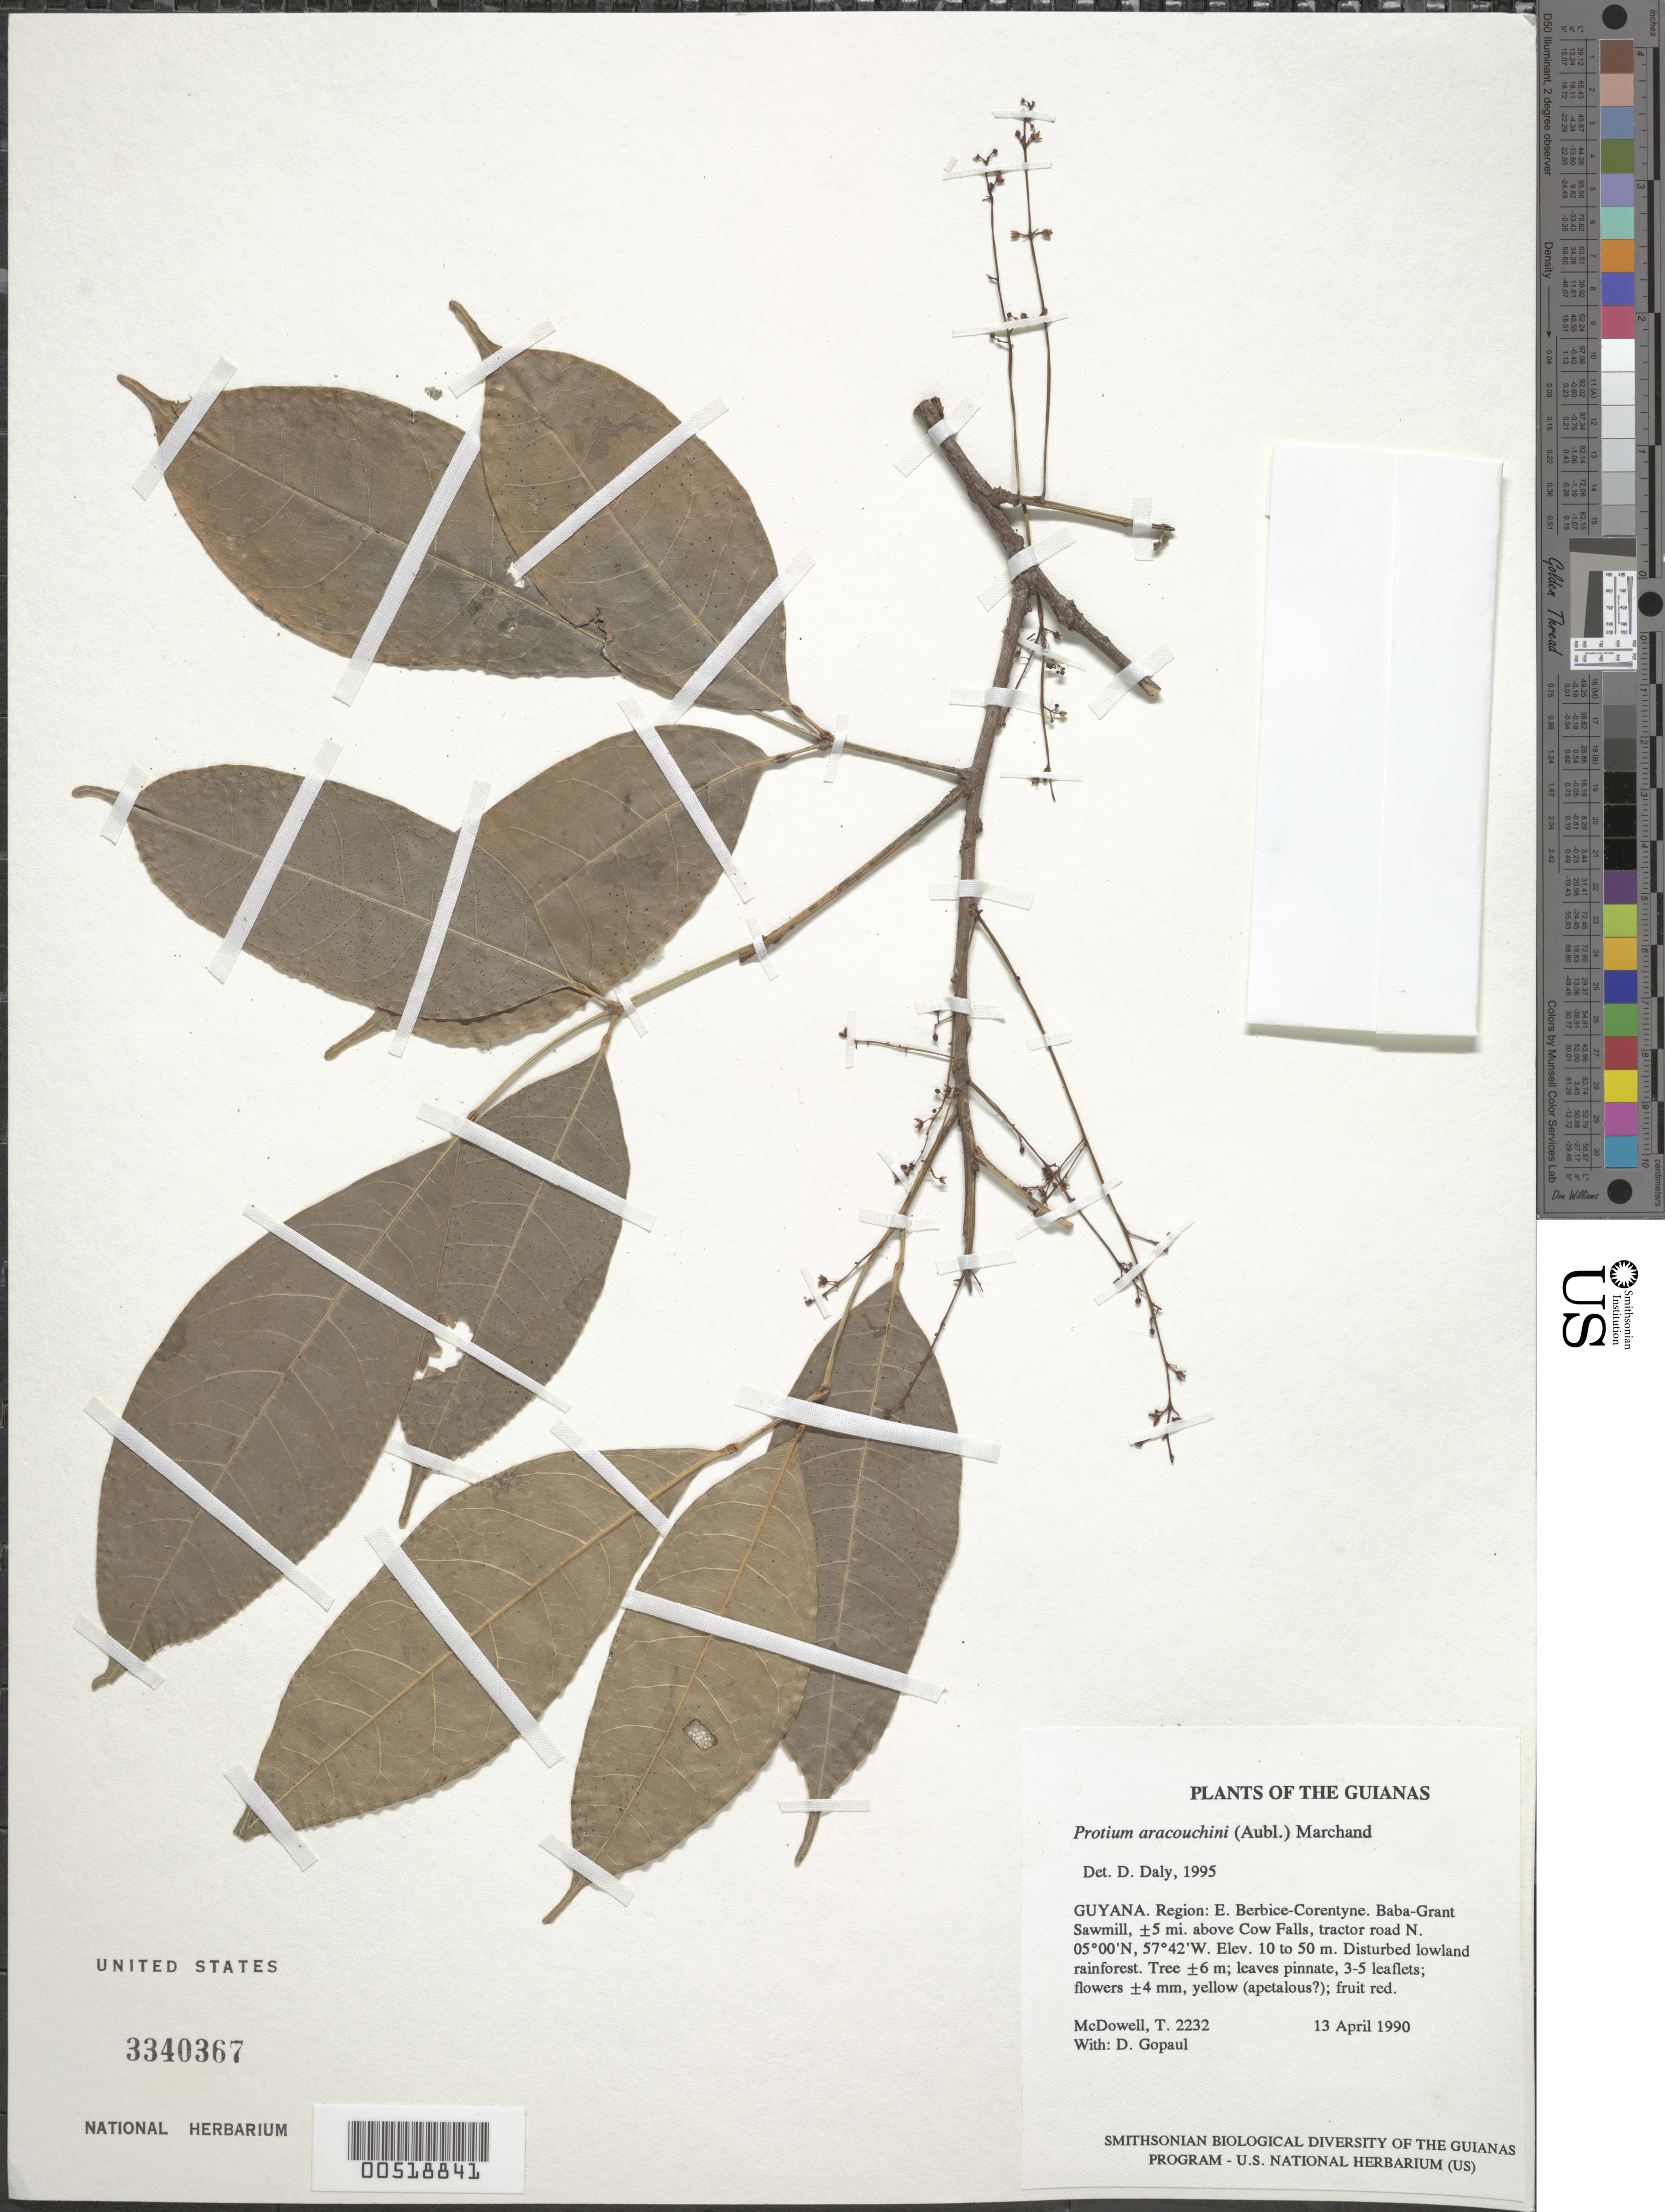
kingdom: Plantae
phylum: Tracheophyta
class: Magnoliopsida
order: Sapindales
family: Burseraceae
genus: Protium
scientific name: Protium aracouchini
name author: (Aubl.) Marchand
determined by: Daly, D. C.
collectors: T. McDowell & D. Gopaul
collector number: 2232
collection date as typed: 13 April 1990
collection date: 1990-04-13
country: Guyana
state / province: E. Berbice-Corentyne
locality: Baba-Grant Sawmill, ±5 mi. above Cow Falls, Corentyne River. Tractor road N from landing and camp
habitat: Disturbed lowland rainforest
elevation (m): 10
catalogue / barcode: US 3340467